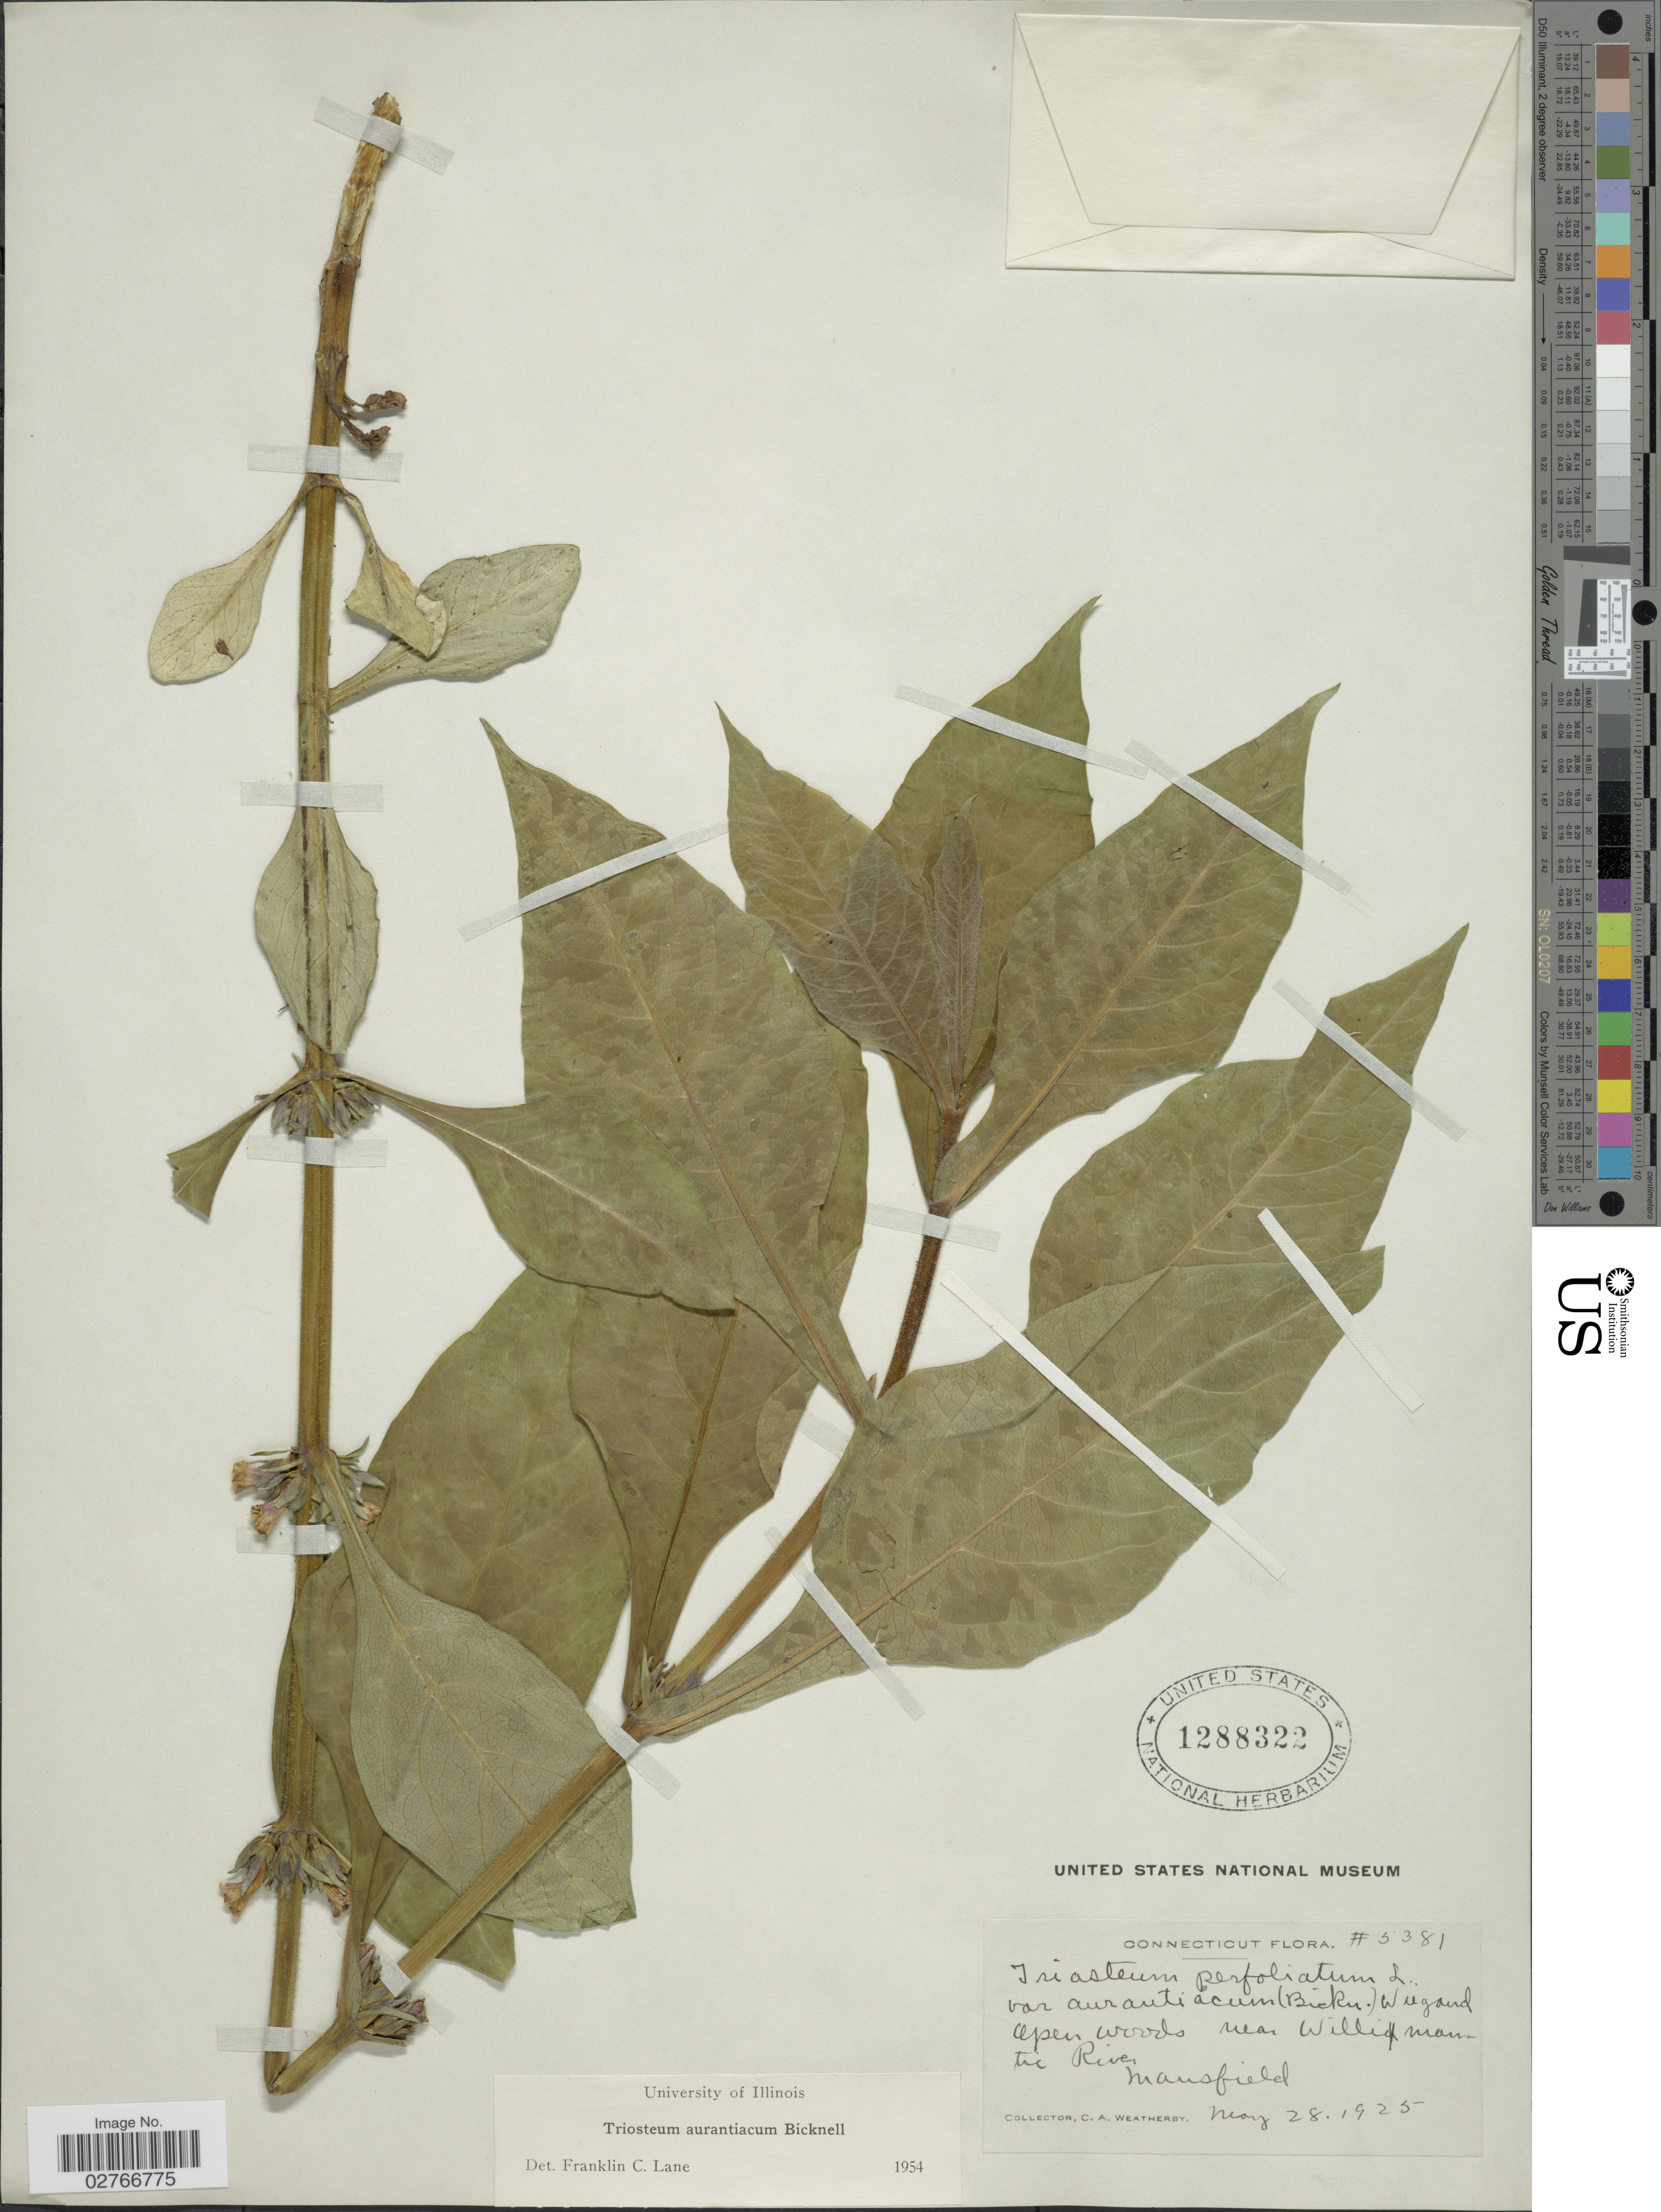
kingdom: Plantae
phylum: Tracheophyta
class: Magnoliopsida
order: Dipsacales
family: Caprifoliaceae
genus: Triosteum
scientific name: Triosteum aurantiacum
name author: E.P. Bicknell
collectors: C. A. Weatherby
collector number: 5381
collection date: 1925-05-28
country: United States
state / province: Connecticut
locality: Near Willi Mantic River. Mansfield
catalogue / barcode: US 1288322